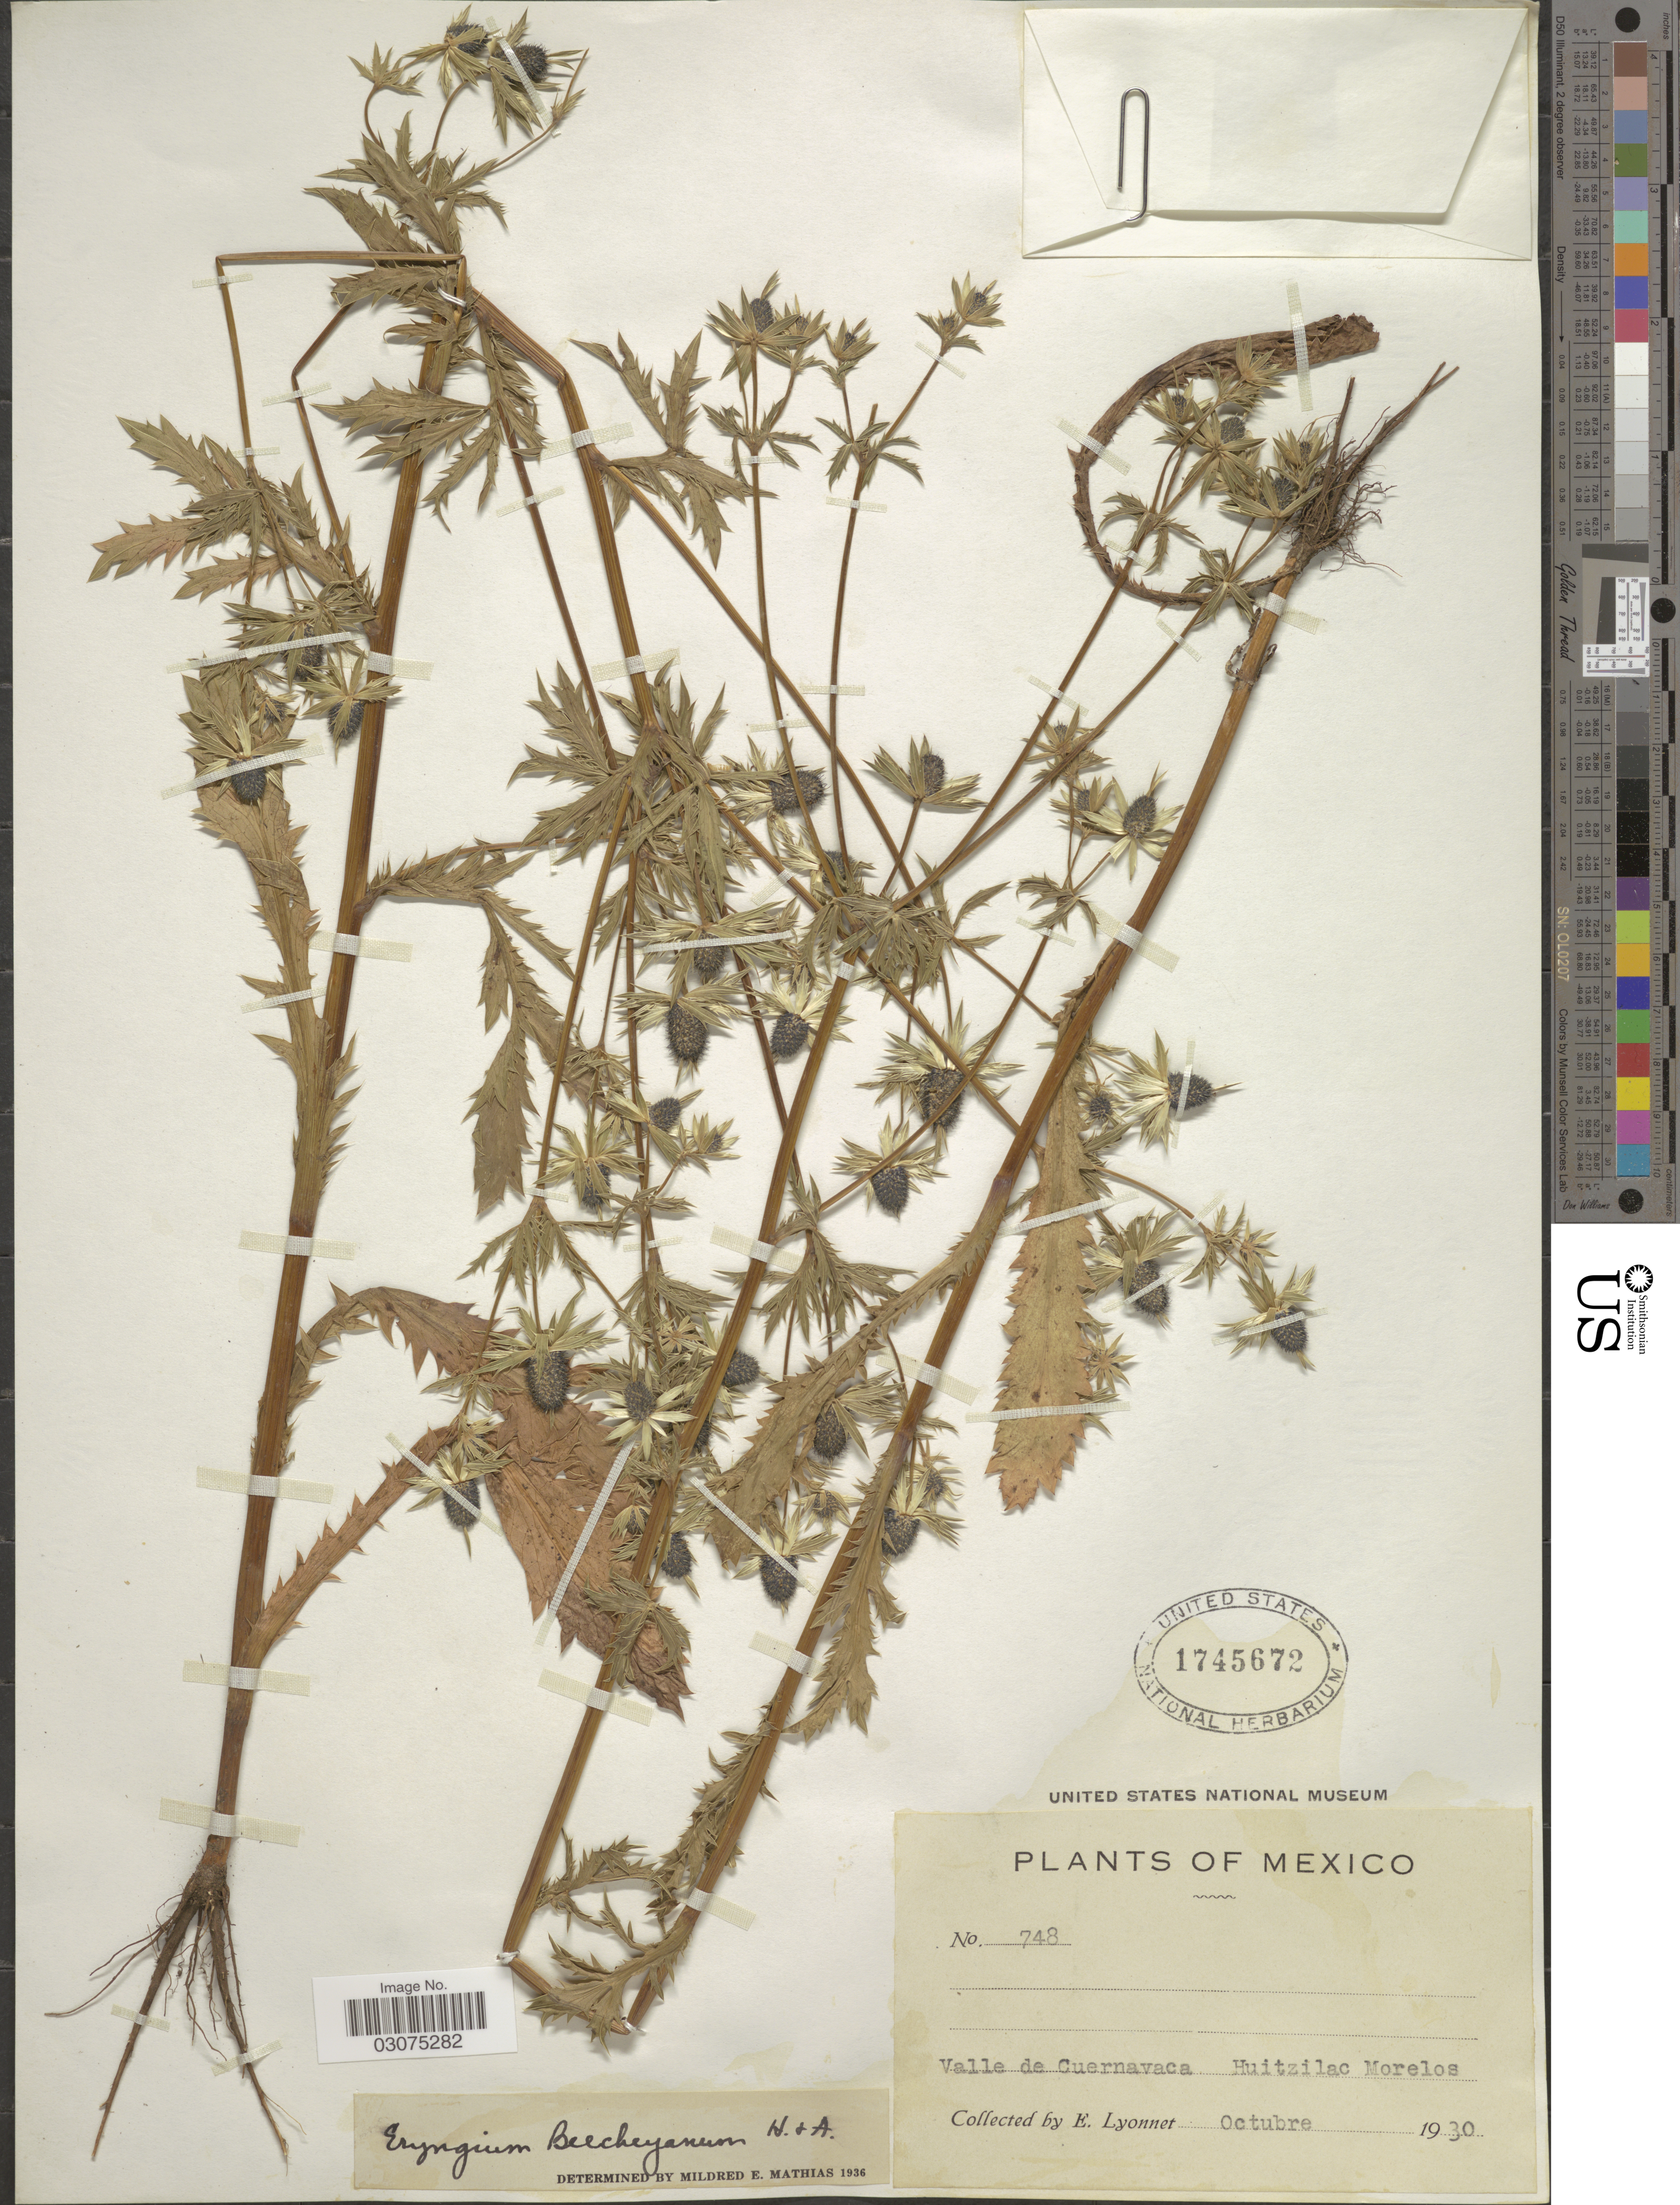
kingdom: Plantae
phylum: Tracheophyta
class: Magnoliopsida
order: Apiales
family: Apiaceae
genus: Eryngium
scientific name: Eryngium beecheyanum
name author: Hook. f. & Arn.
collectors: E. Lyonnet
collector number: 748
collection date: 1930-10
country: Mexico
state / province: Morelos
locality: Valle de Cuernavaca Huitzilac Morelos.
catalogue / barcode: US 1745672